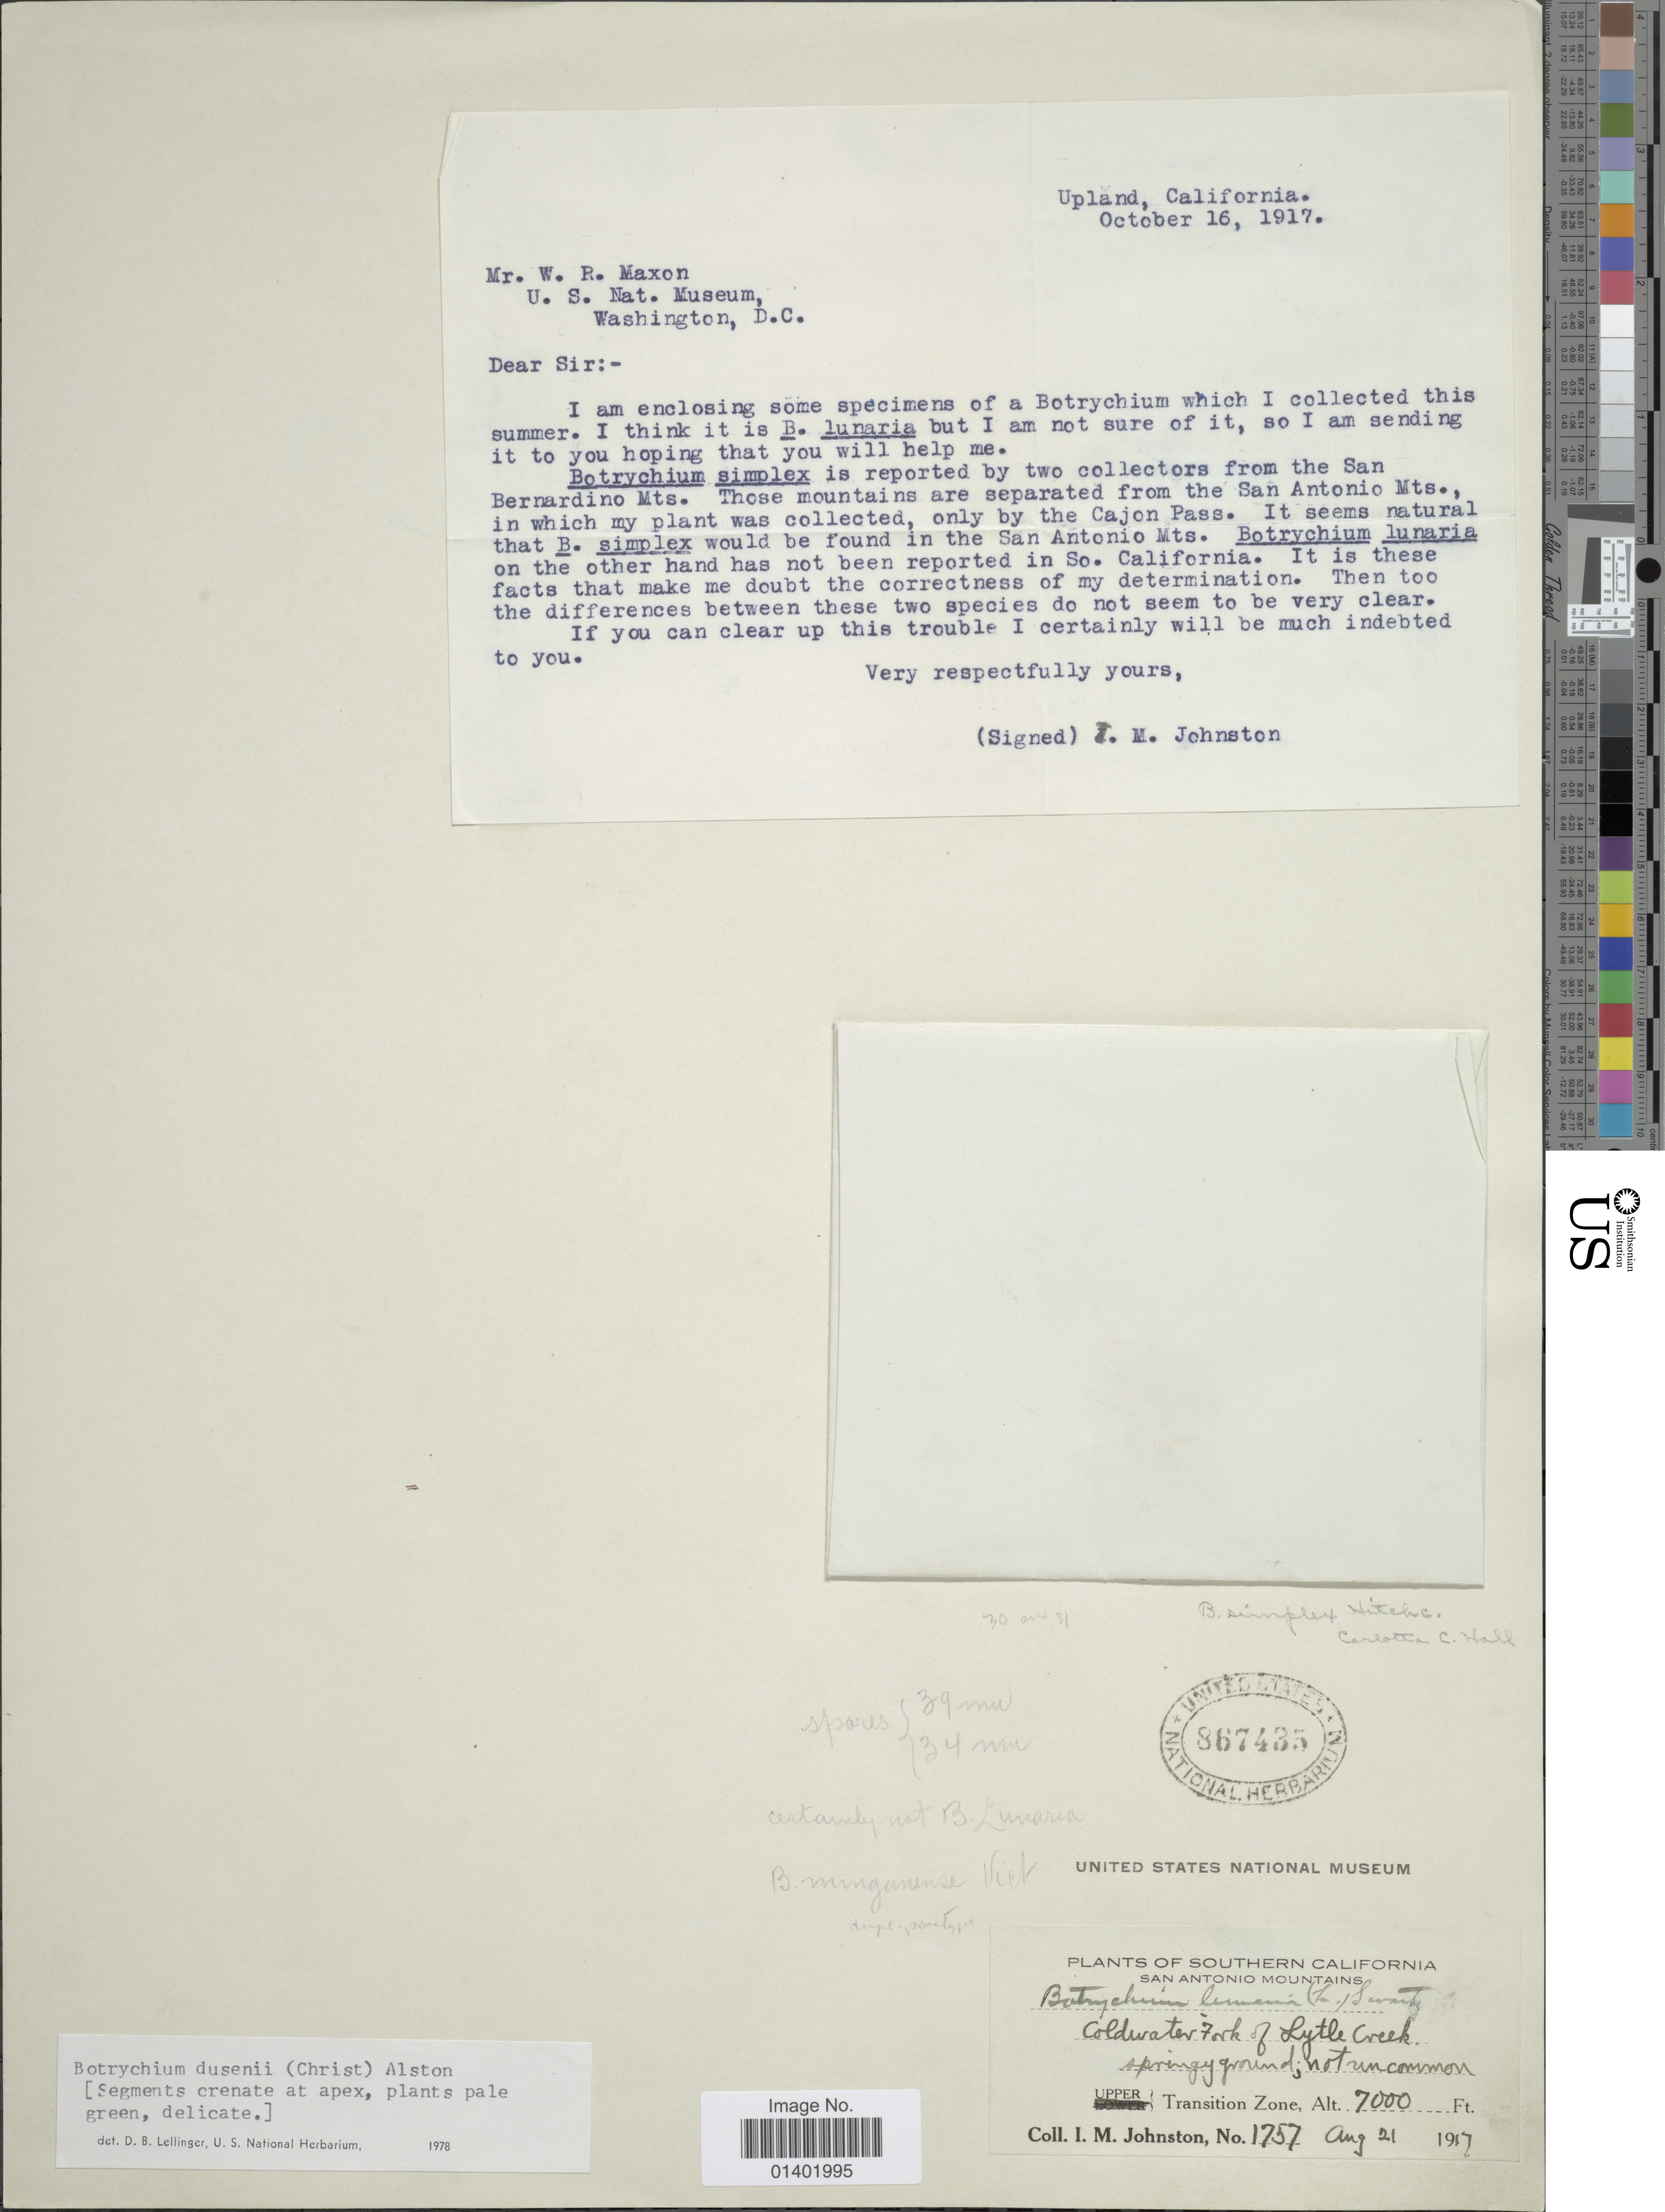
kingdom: Plantae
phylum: Tracheophyta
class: Polypodiopsida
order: Ophioglossales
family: Ophioglossaceae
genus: Botrychium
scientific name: Botrychium dusenii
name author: (Christ) Alston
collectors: I.M. Johnston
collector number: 1757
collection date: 1917-08-21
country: United States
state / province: California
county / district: Los Angeles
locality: Southern California, San Antonio Mountains, Coldwater Fork of Lythe Creek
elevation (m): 2134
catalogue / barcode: US 867435